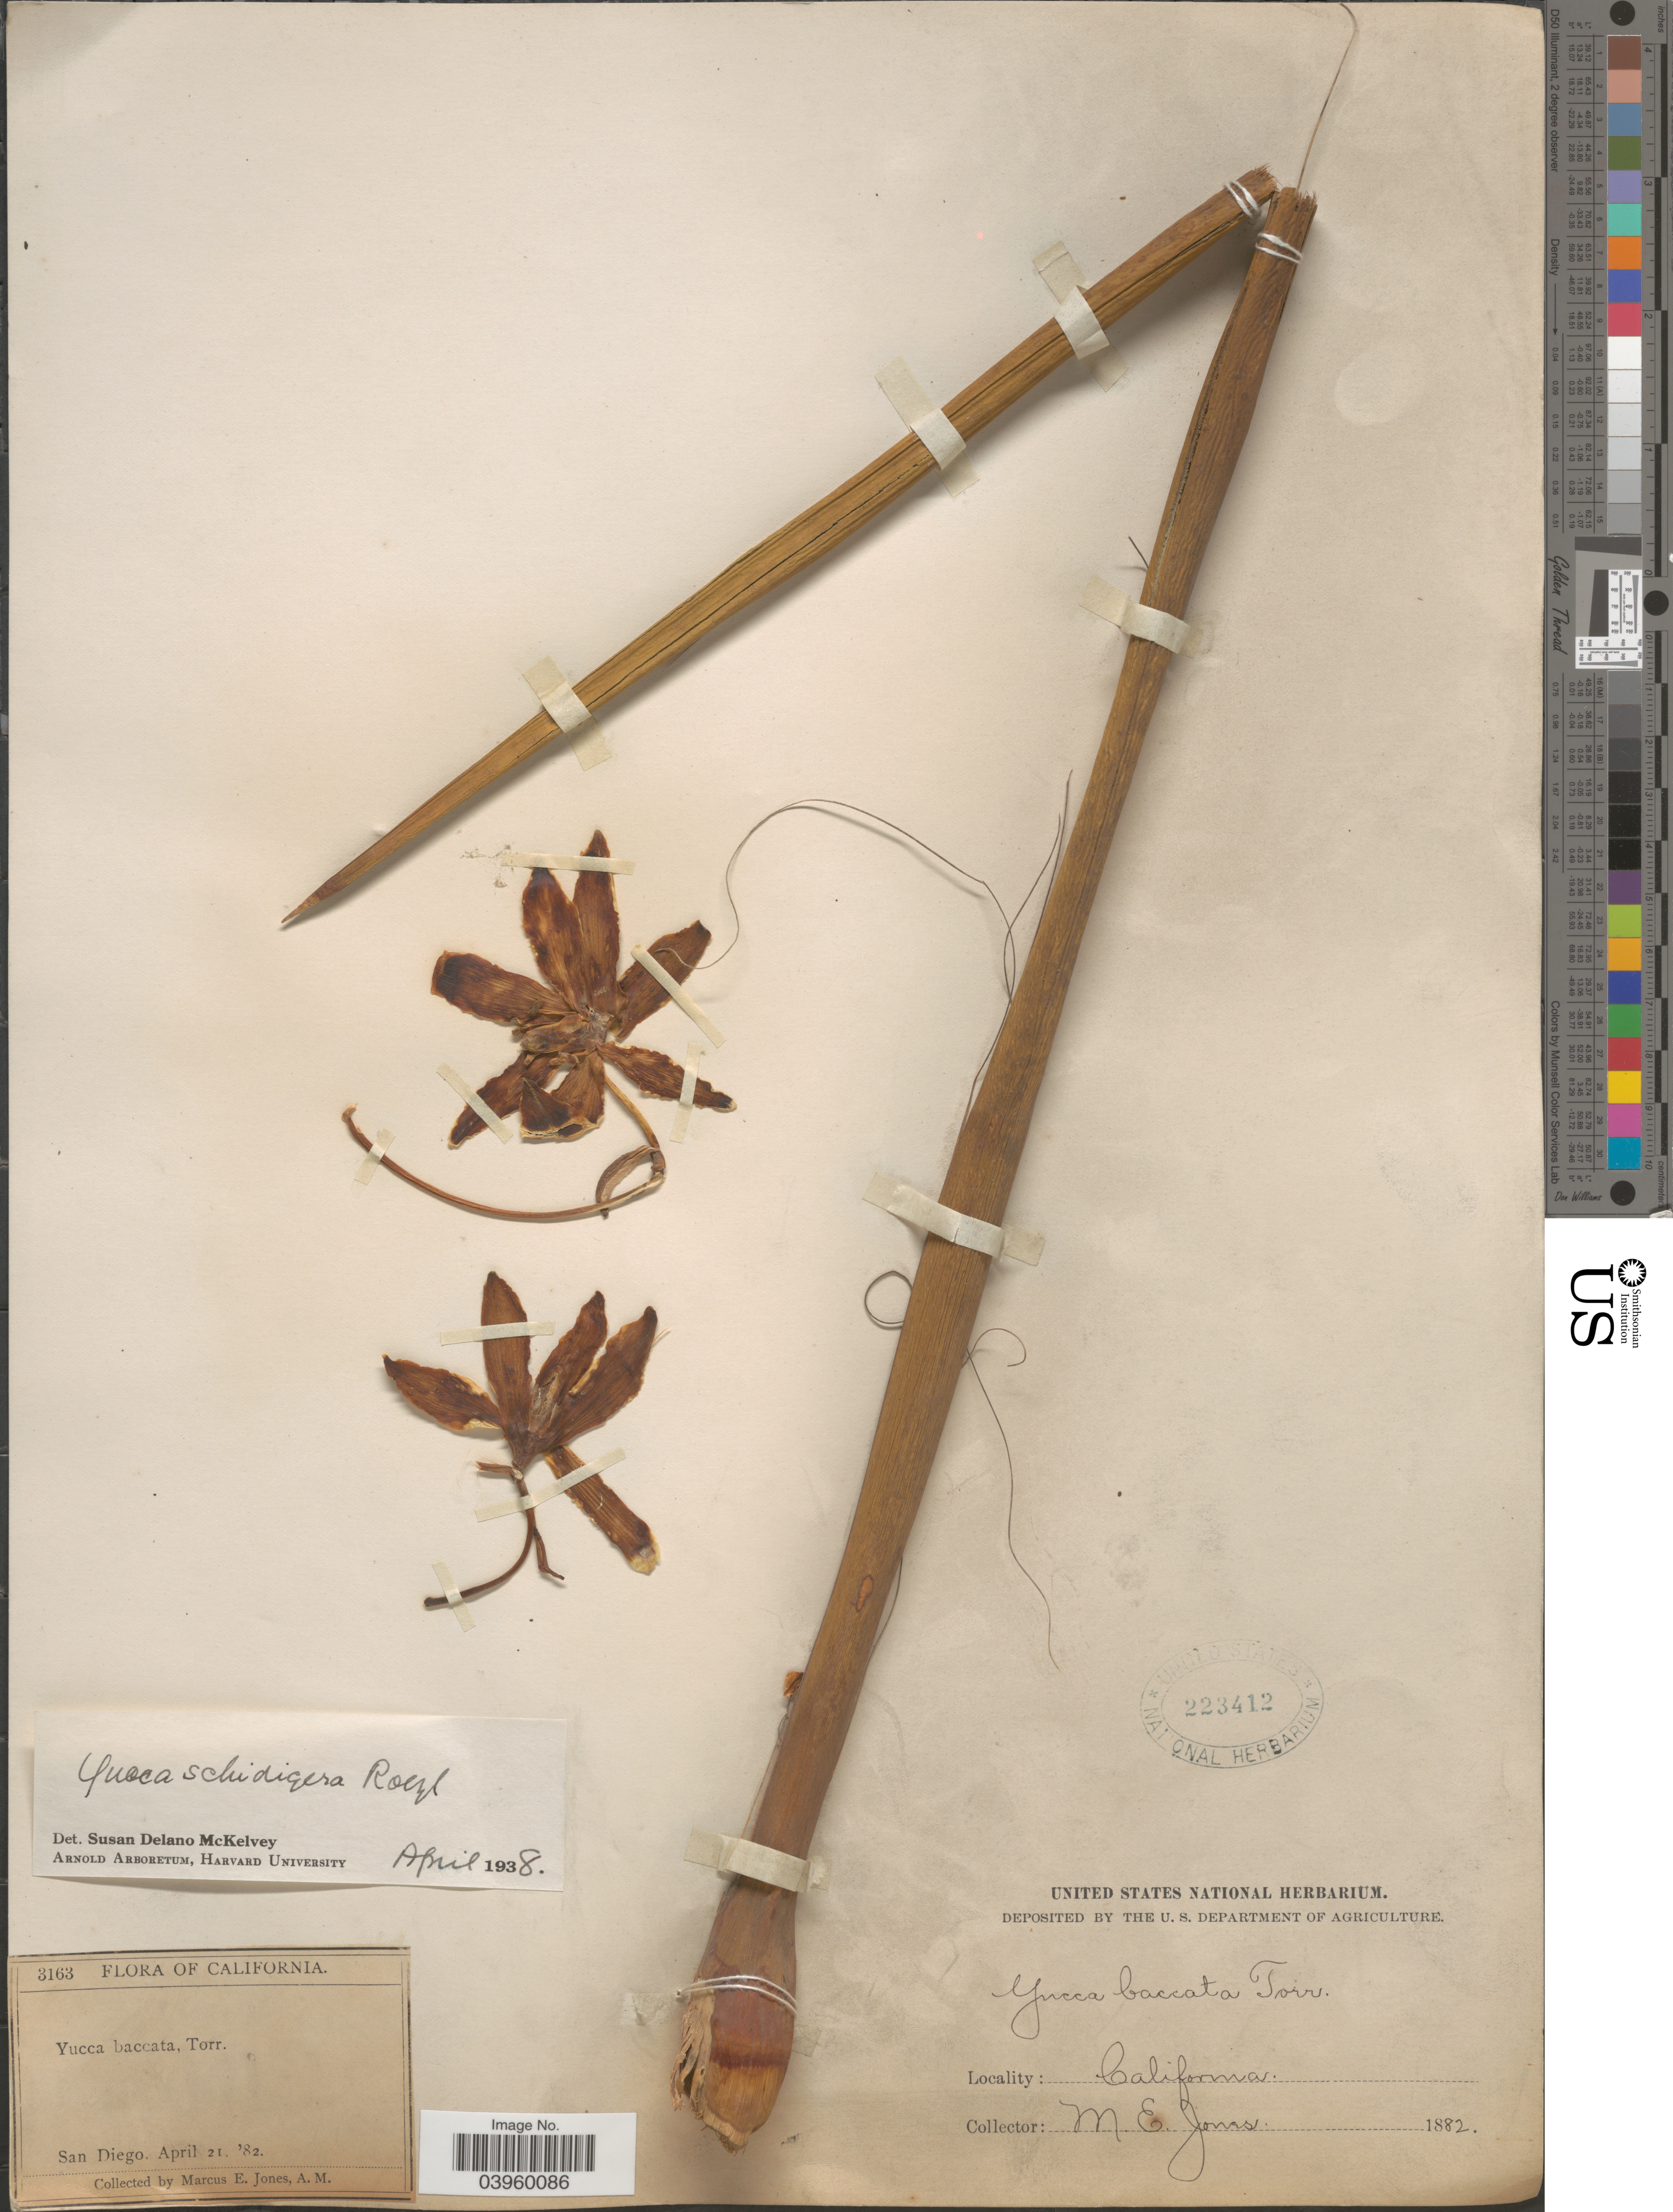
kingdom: Plantae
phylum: Tracheophyta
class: Liliopsida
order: Asparagales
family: Asparagaceae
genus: Yucca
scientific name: Yucca schidigera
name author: Roezl ex Ortgies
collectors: M. E. Jones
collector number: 3163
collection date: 1882-04-21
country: United States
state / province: California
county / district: San Diego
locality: San Diego.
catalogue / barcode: US 223412